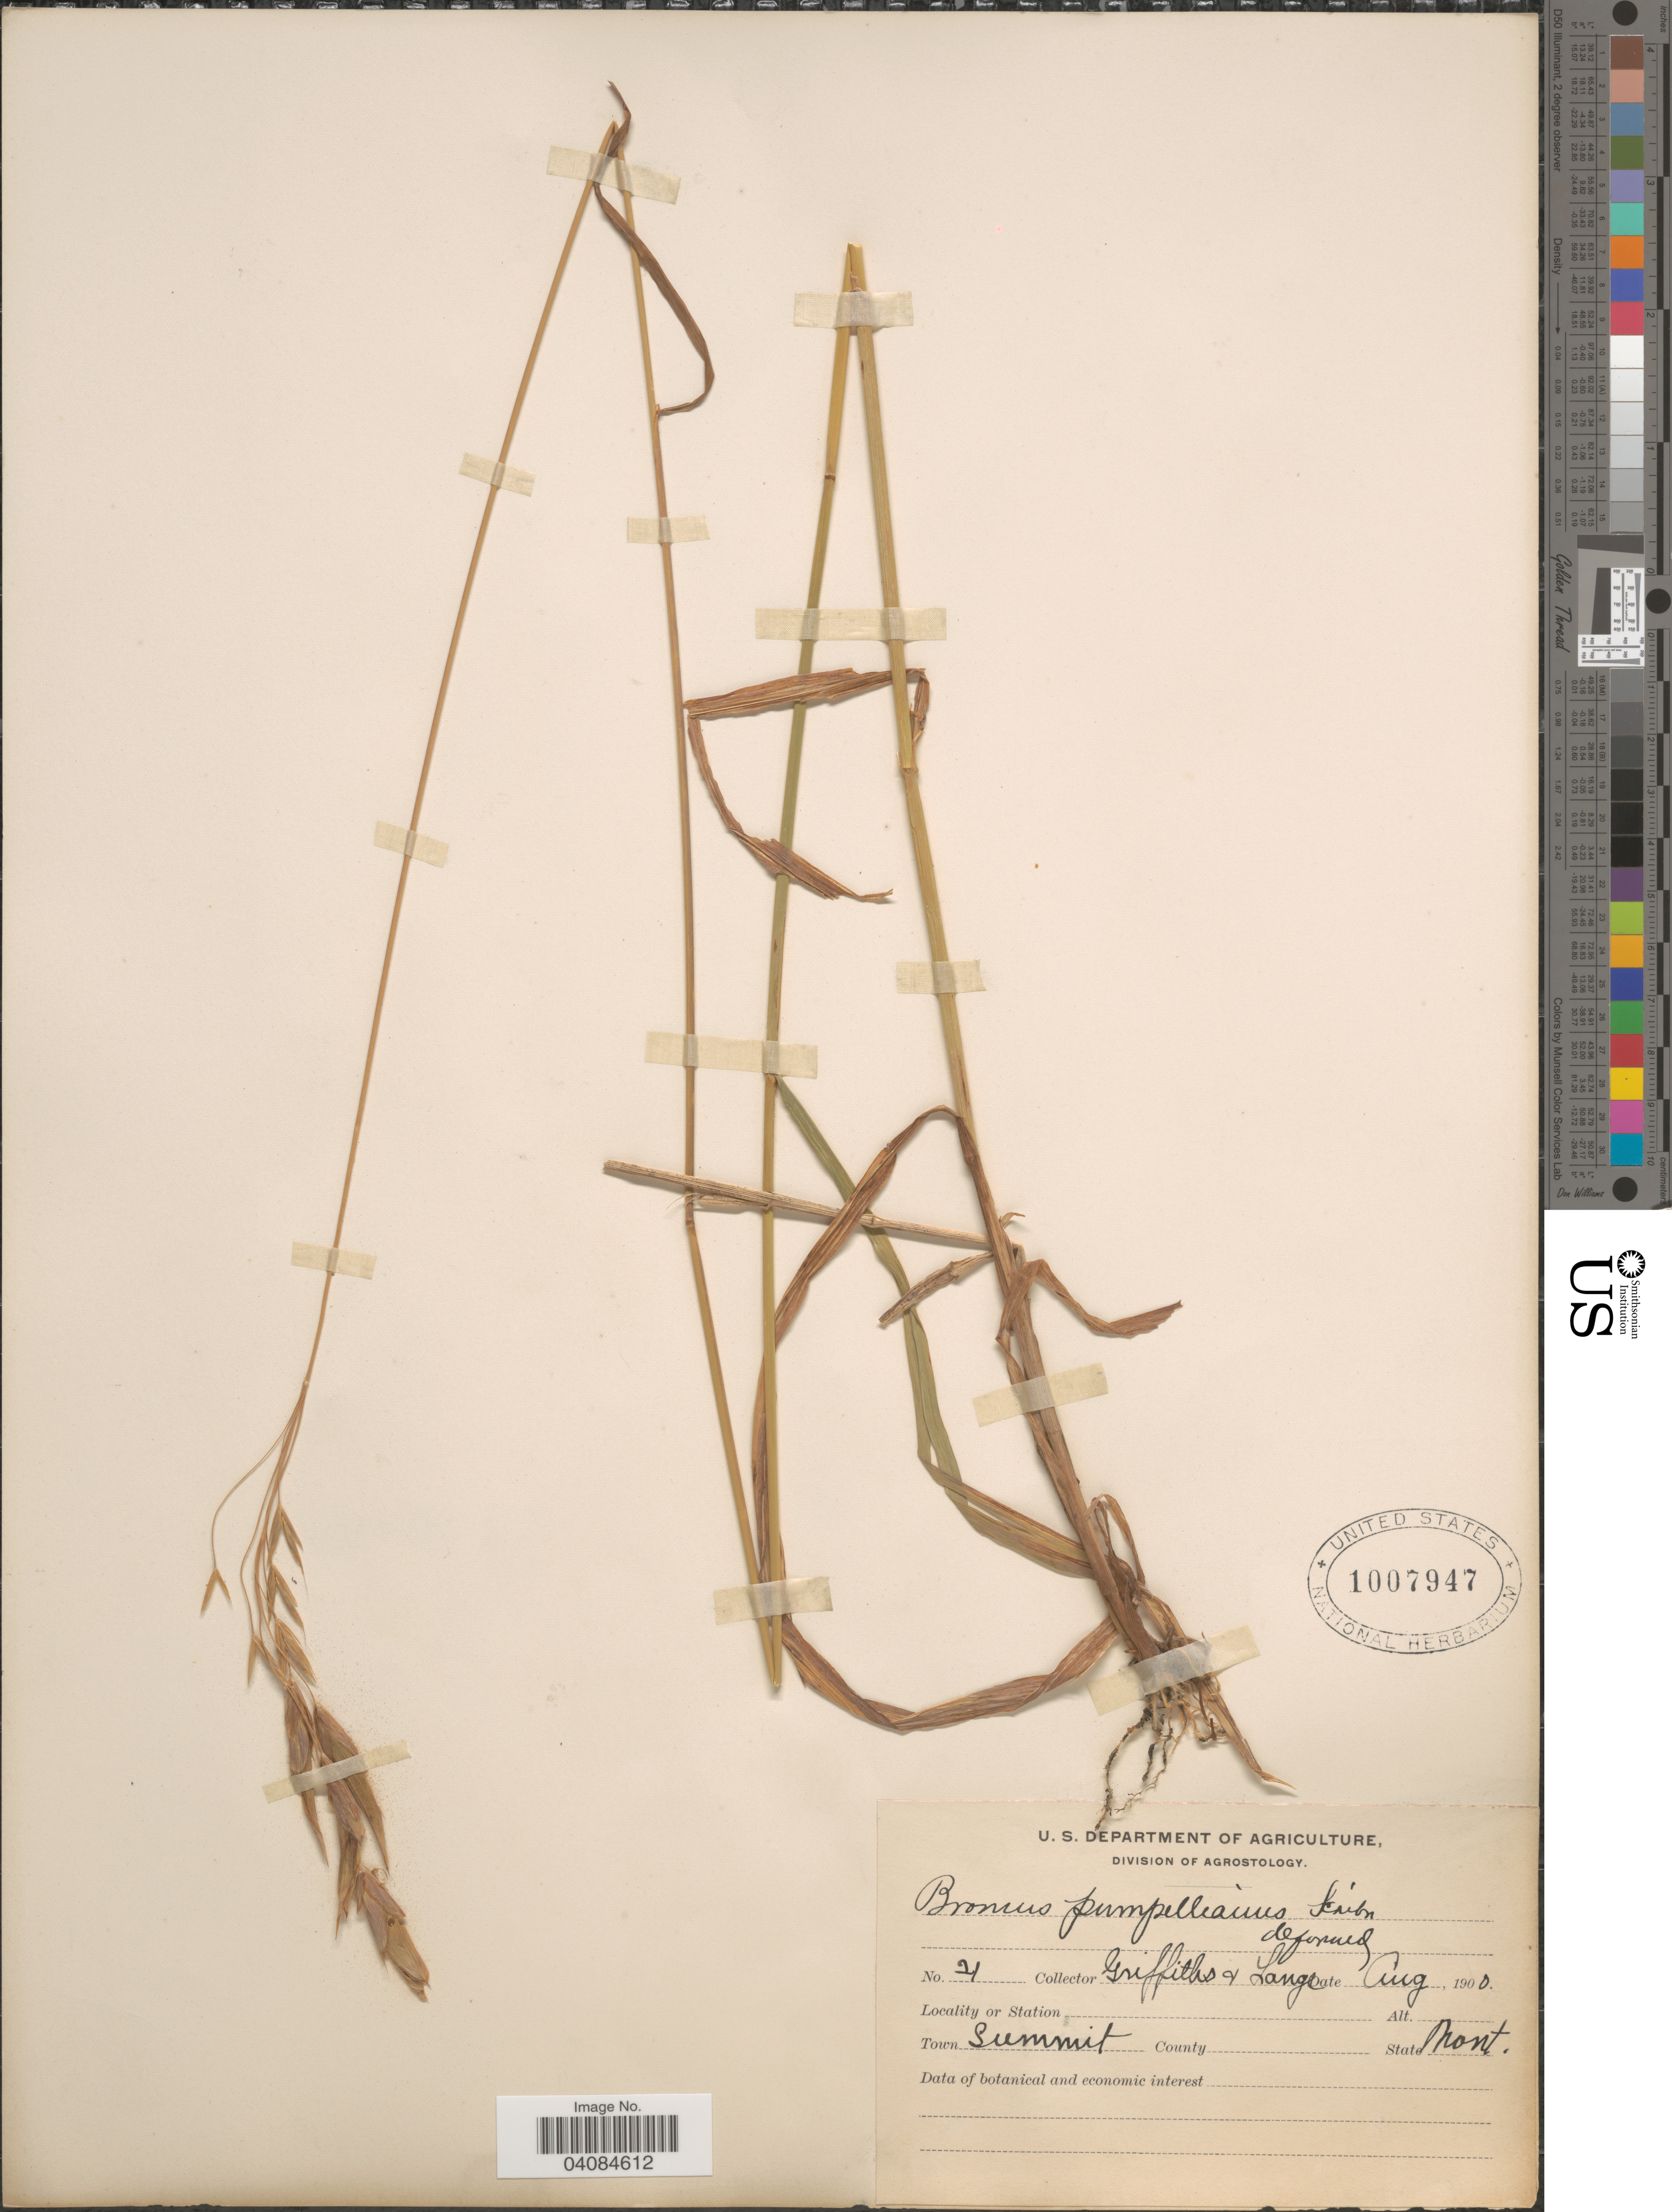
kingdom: Plantae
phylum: Tracheophyta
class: Liliopsida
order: Poales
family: Poaceae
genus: Bromus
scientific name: Bromus pumpellianus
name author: Scribn.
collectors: -- Griffiths & -- Lange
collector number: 21*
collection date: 1900-08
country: United States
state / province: Montana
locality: Town Summit.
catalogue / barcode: US 1007947